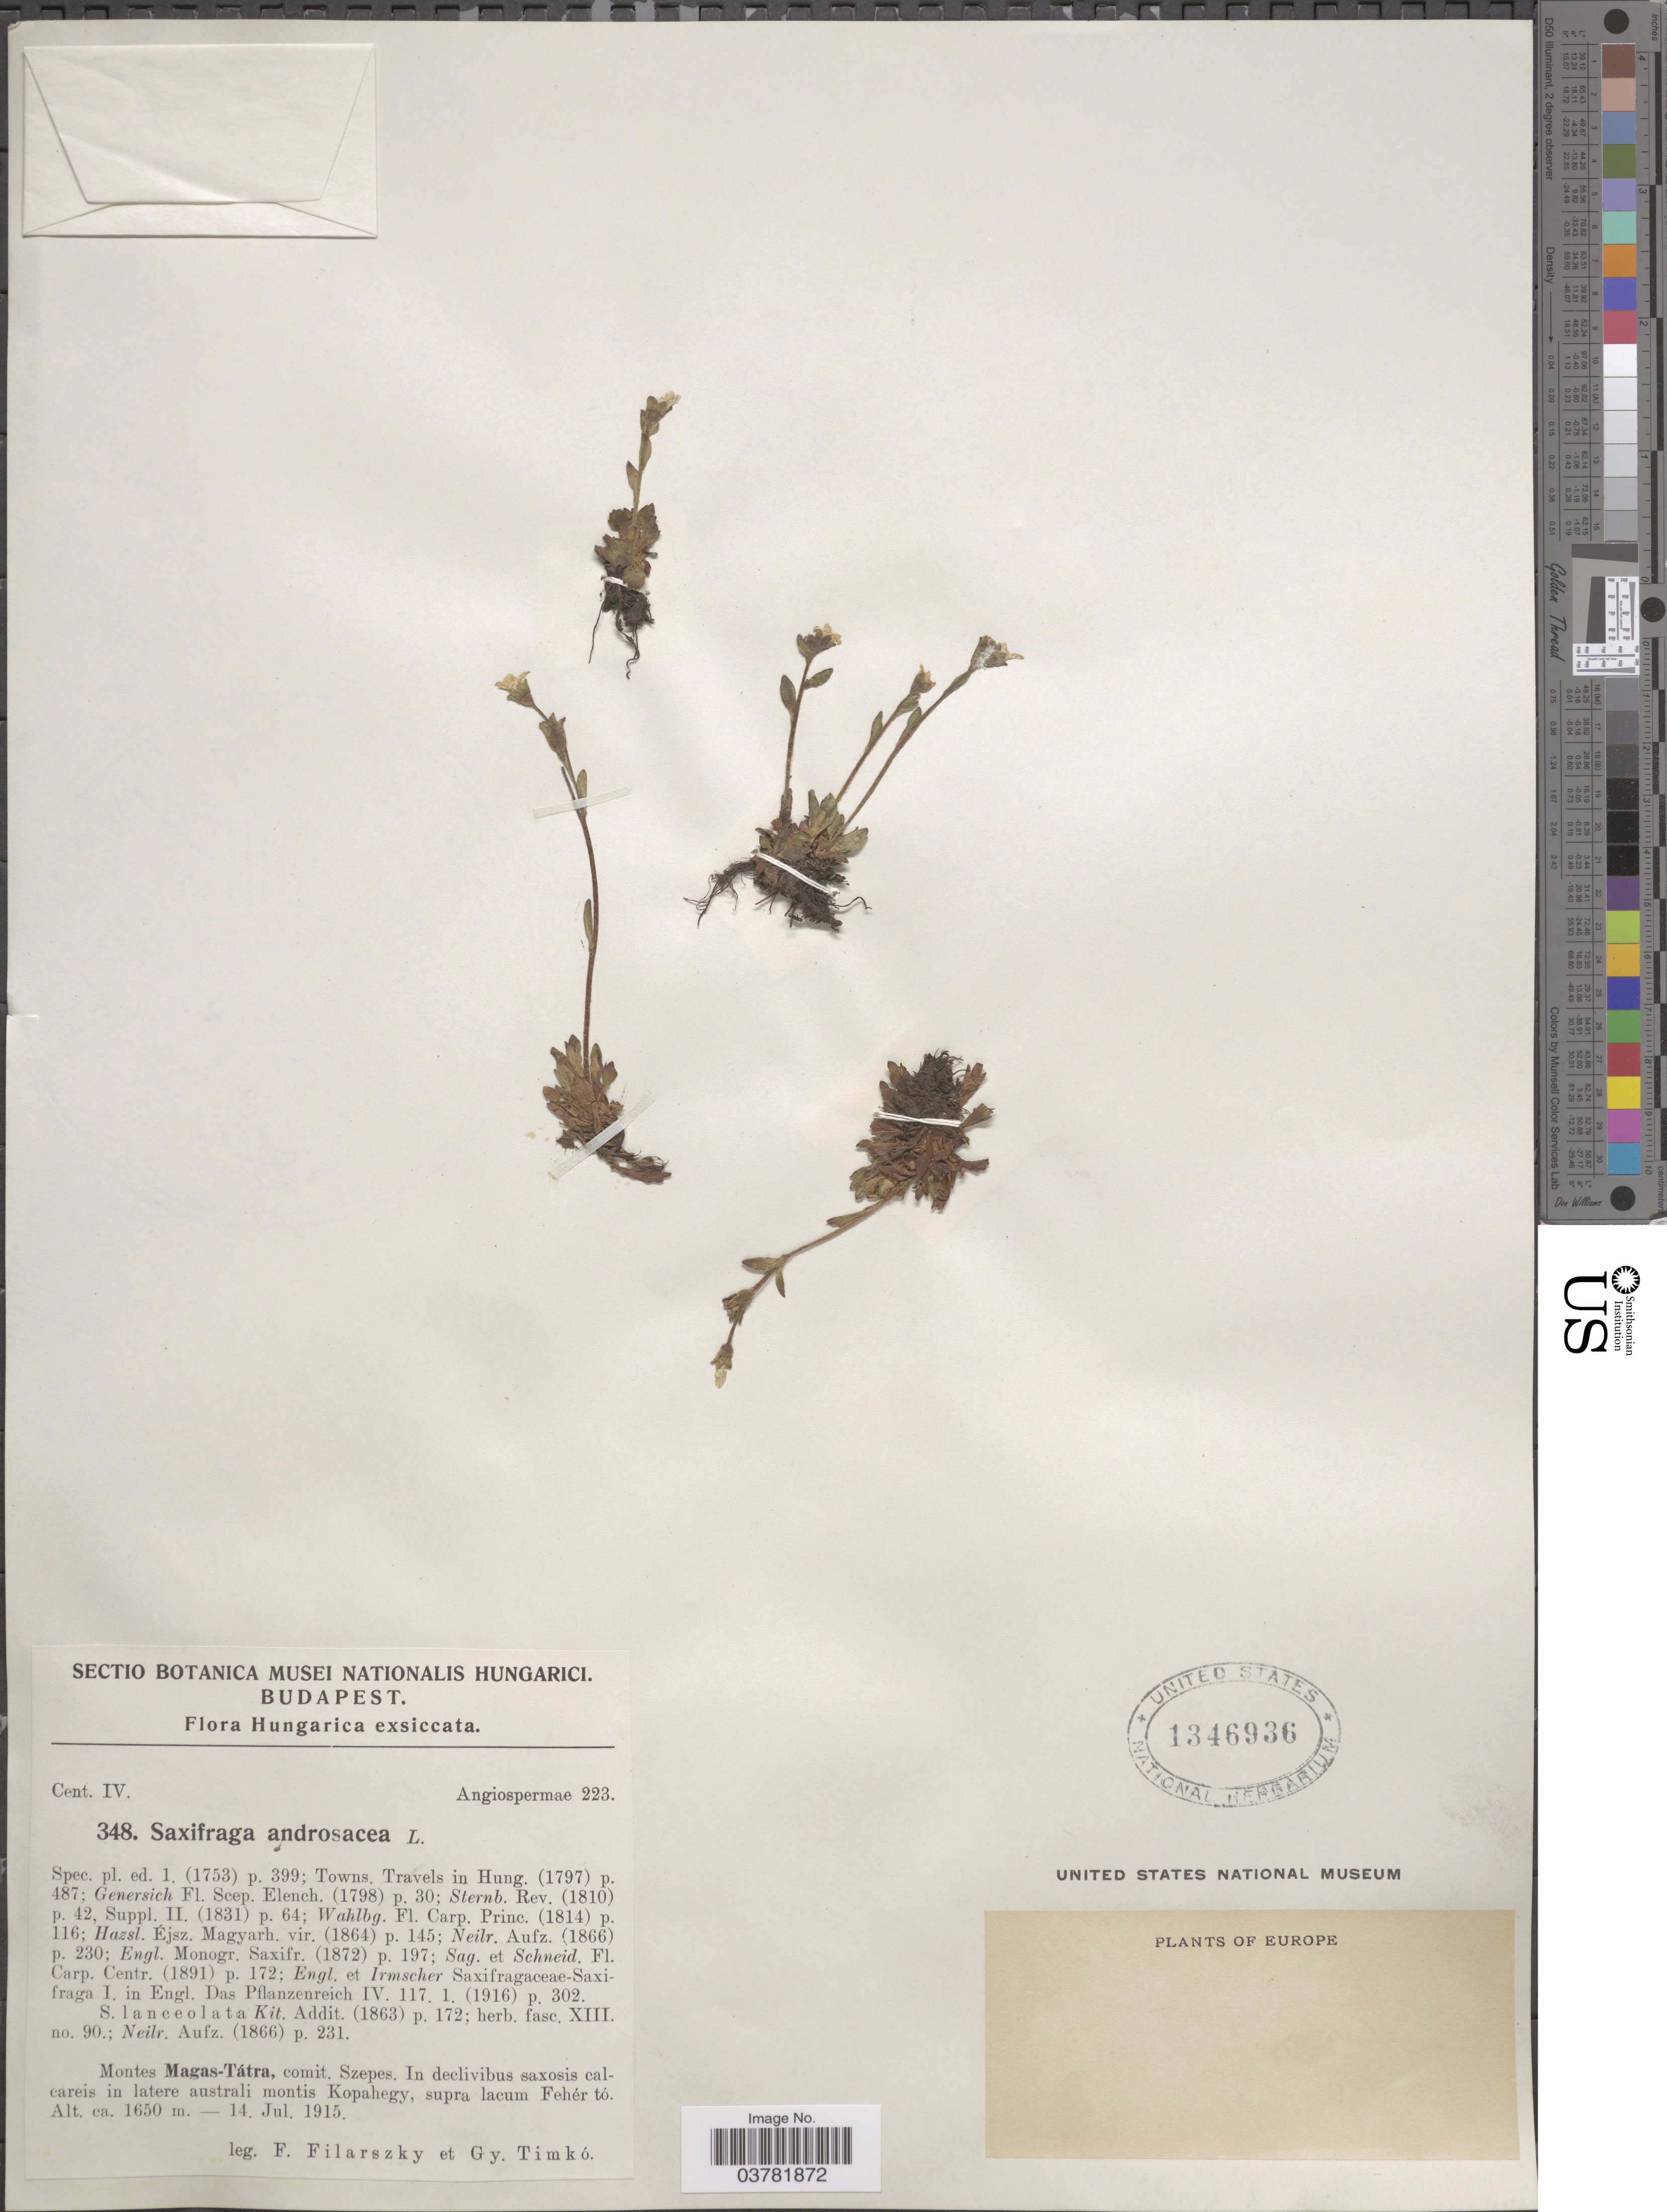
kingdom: Plantae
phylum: Tracheophyta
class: Magnoliopsida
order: Saxifragales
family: Saxifragaceae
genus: Saxifraga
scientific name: Saxifraga androsacea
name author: L.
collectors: F. Filarszky & G. Timko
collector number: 348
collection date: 1915-07-14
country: Hungary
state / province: Budapest, Capital District of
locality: Montes Magas-Tátra, comit. Szepes. In declivibus saxosis calcareis in latere australi montis Kopahegy, supra lacum Fehér tó.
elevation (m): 1650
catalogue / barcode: US 1346936